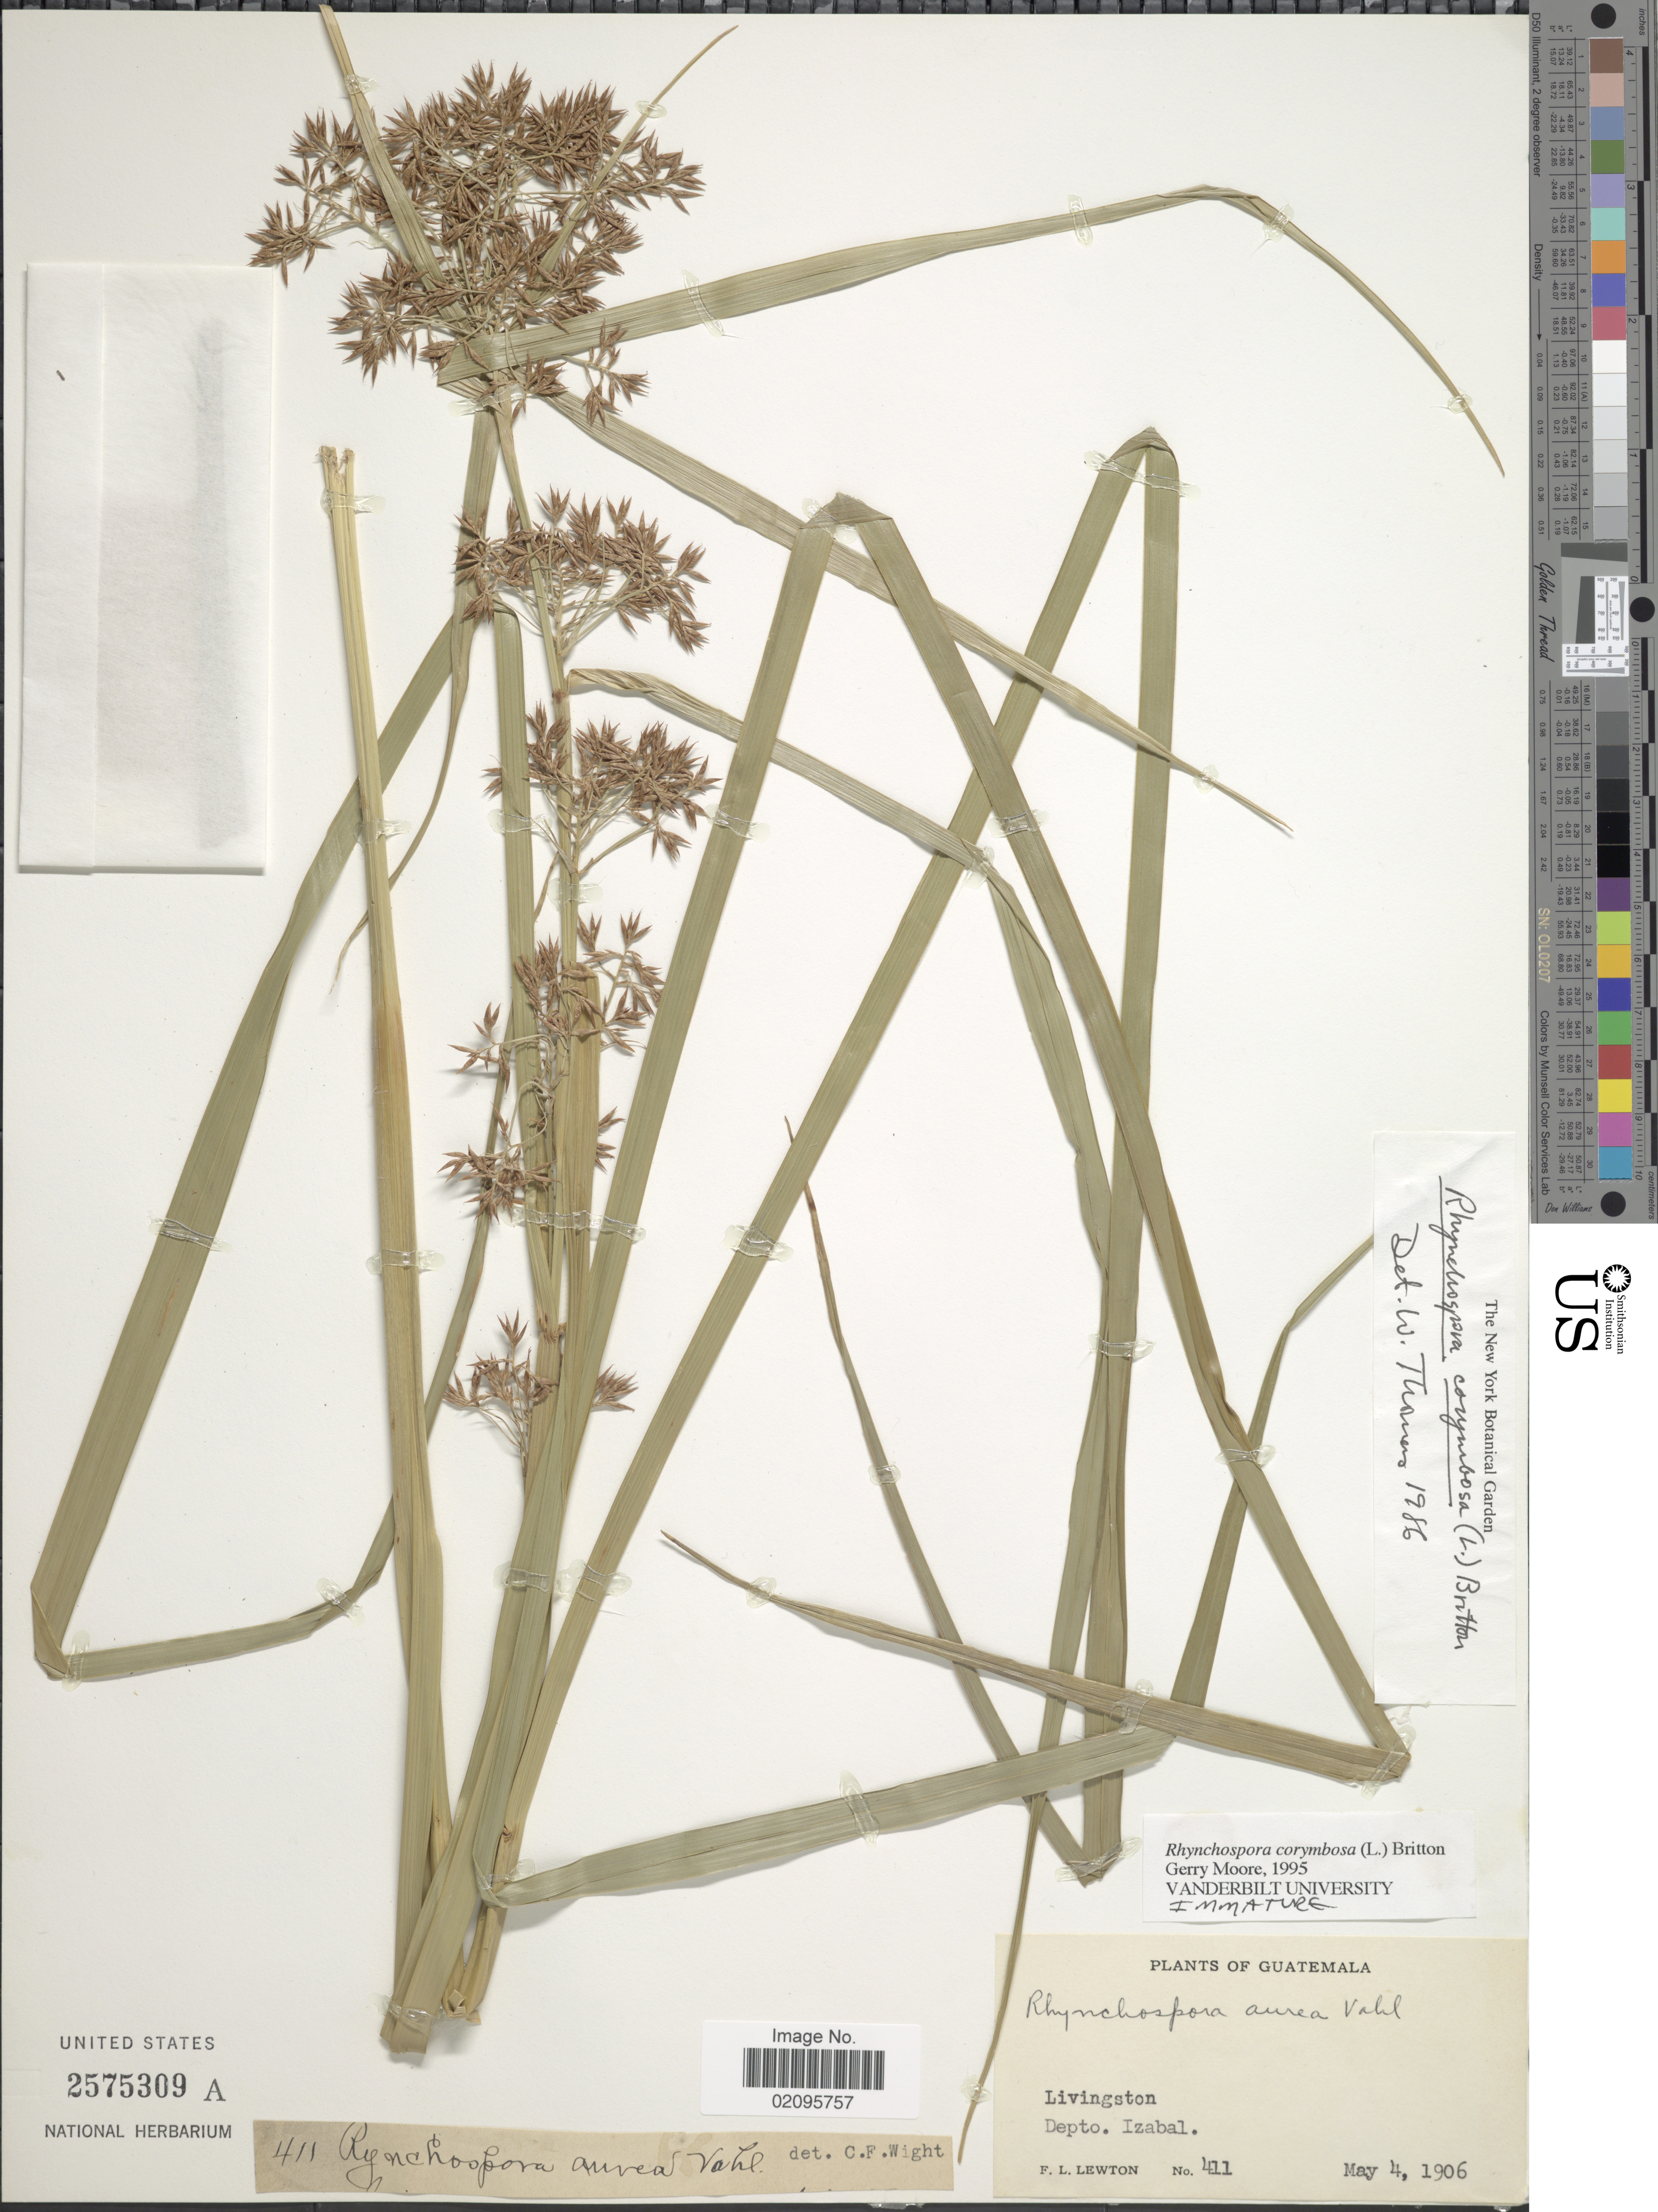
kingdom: Plantae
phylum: Tracheophyta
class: Liliopsida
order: Poales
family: Cyperaceae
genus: Rhynchospora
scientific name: Rhynchospora organensis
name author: C.B. Clarke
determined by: Weber, P., (ICN), Universidade Federal do Rio Grande do Sul (BRAZIL)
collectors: F. L. Lewton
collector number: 411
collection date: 1906-05-04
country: Guatemala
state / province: Izabal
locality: Livingston.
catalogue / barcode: US 2575309A